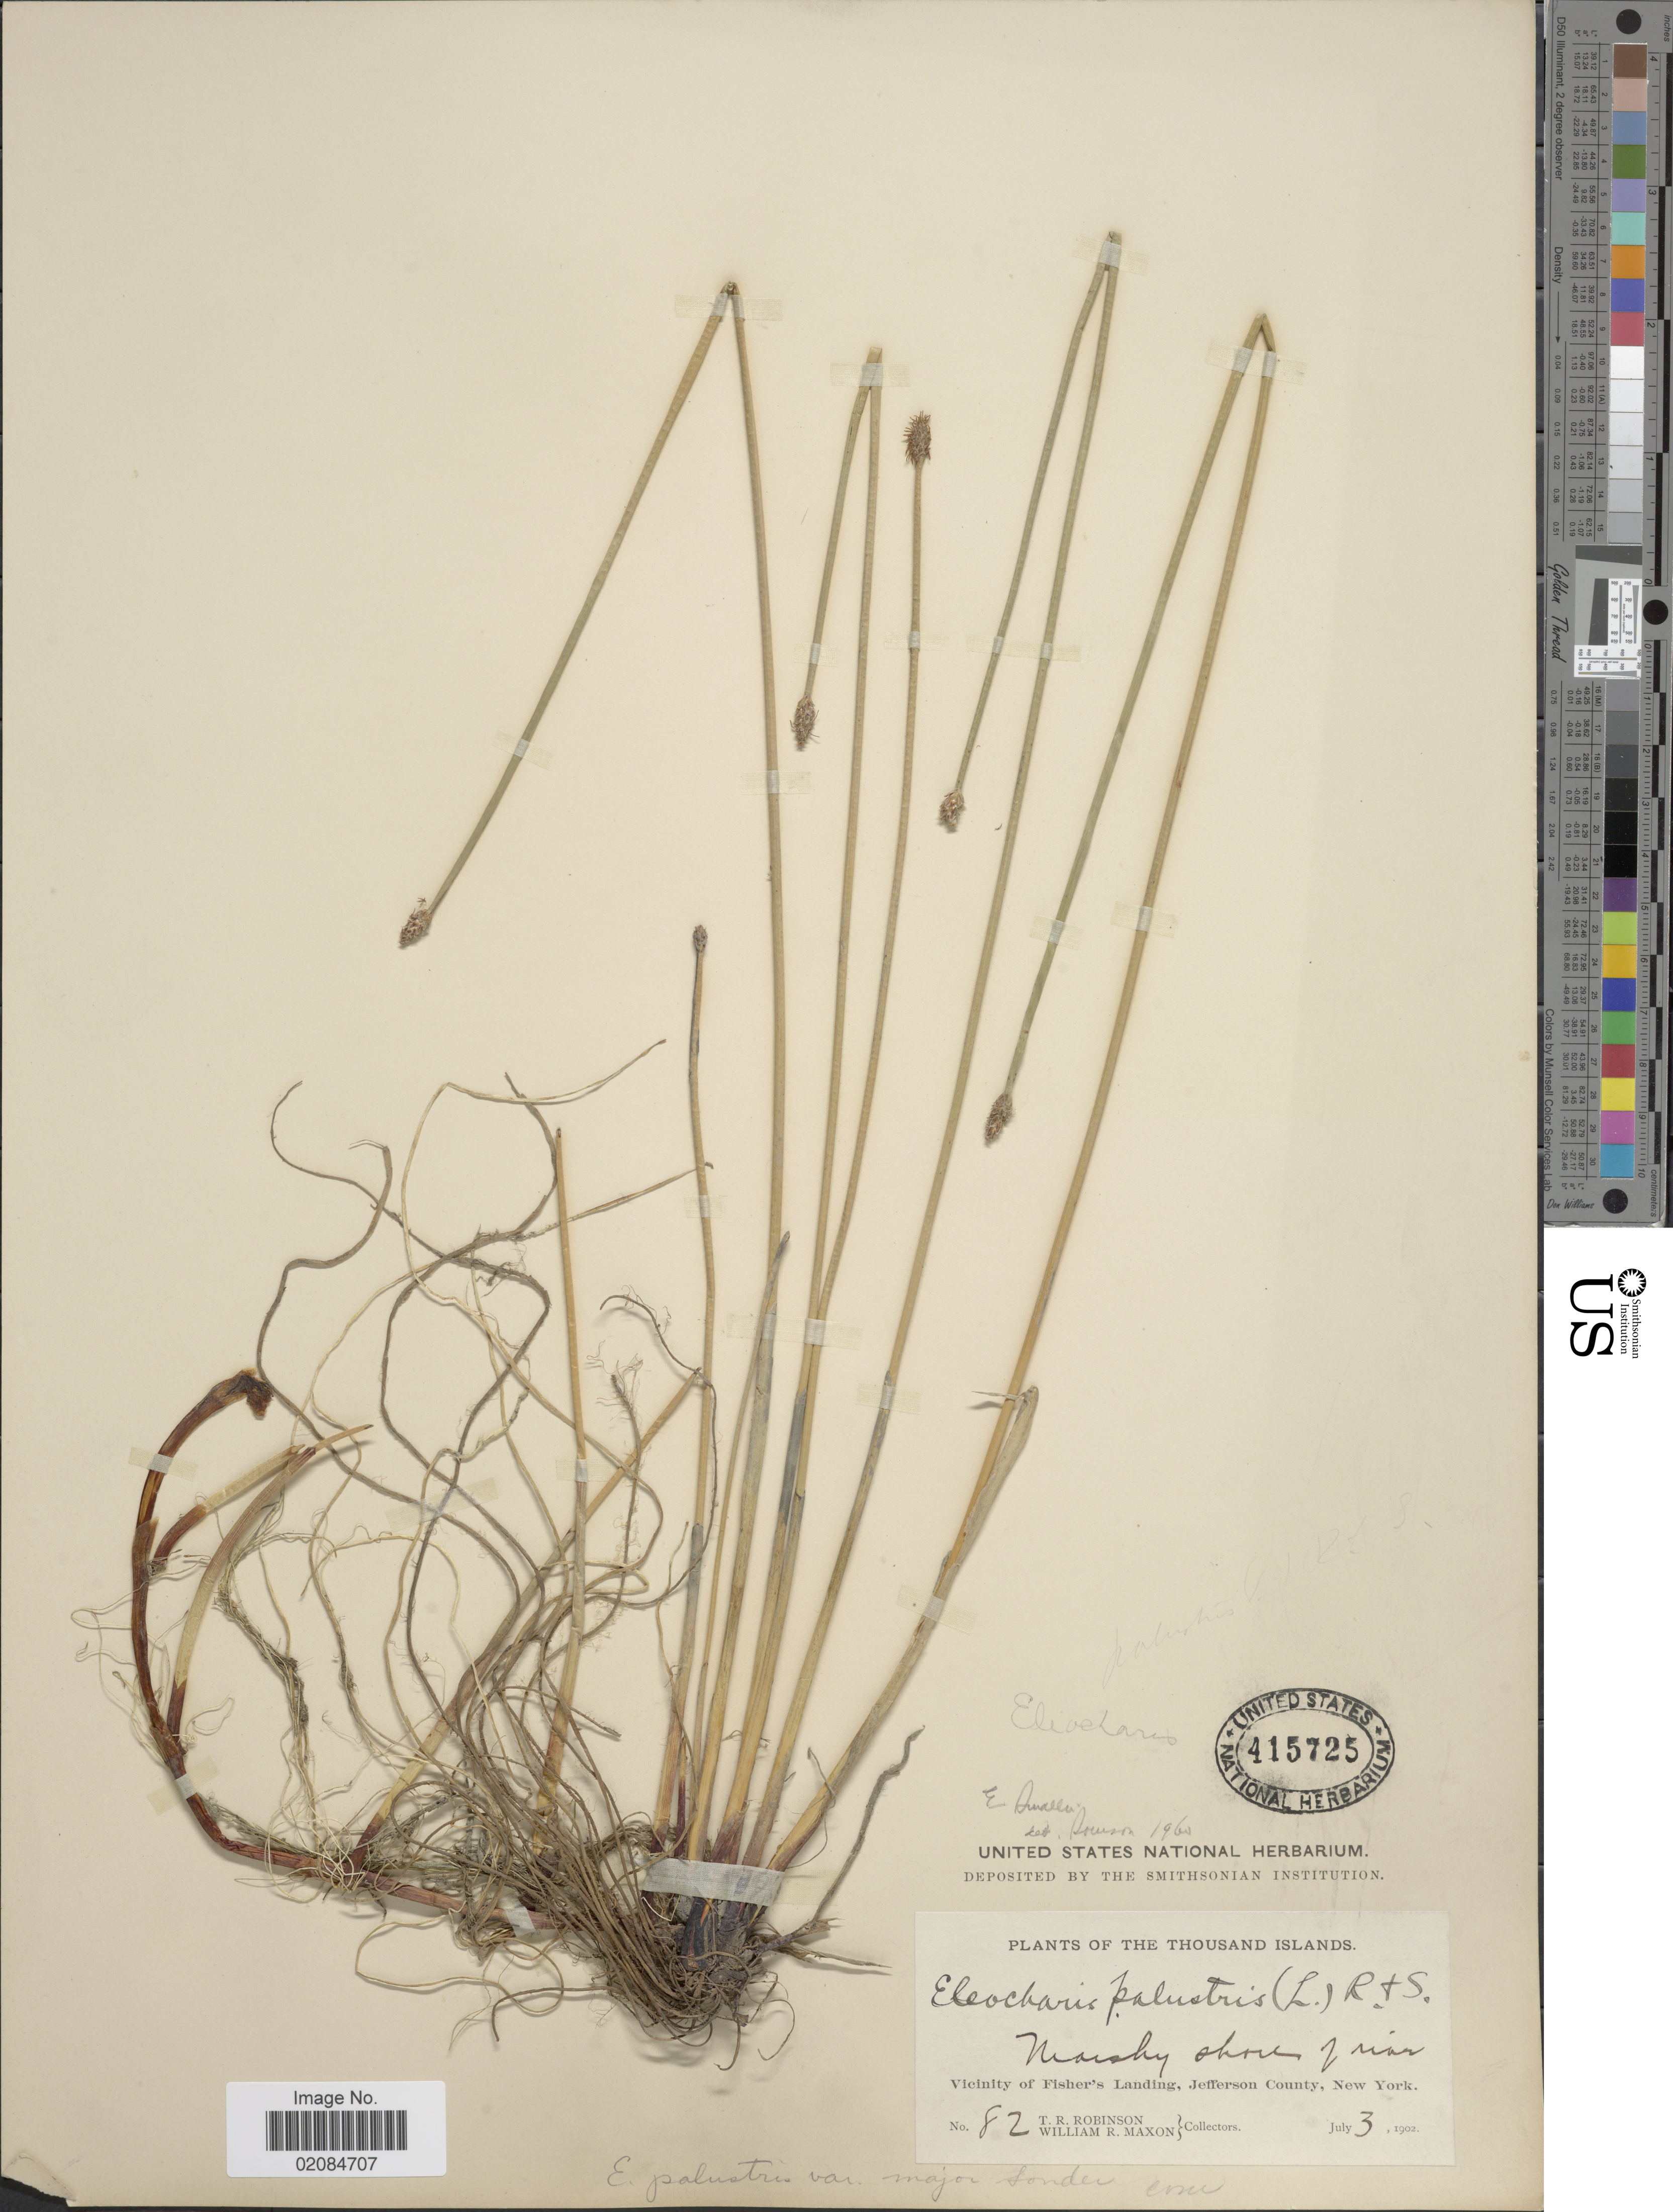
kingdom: Plantae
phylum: Tracheophyta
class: Liliopsida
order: Poales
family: Cyperaceae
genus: Eleocharis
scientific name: Eleocharis palustris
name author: (L.) Roem. & Schult.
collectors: T. R. Robinson & W. R. Maxon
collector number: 82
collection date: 1902-07-03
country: United States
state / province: New York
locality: The Thousand Islands. Vicinity of Fisher's Landing, Jefferson County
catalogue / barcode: US 415725